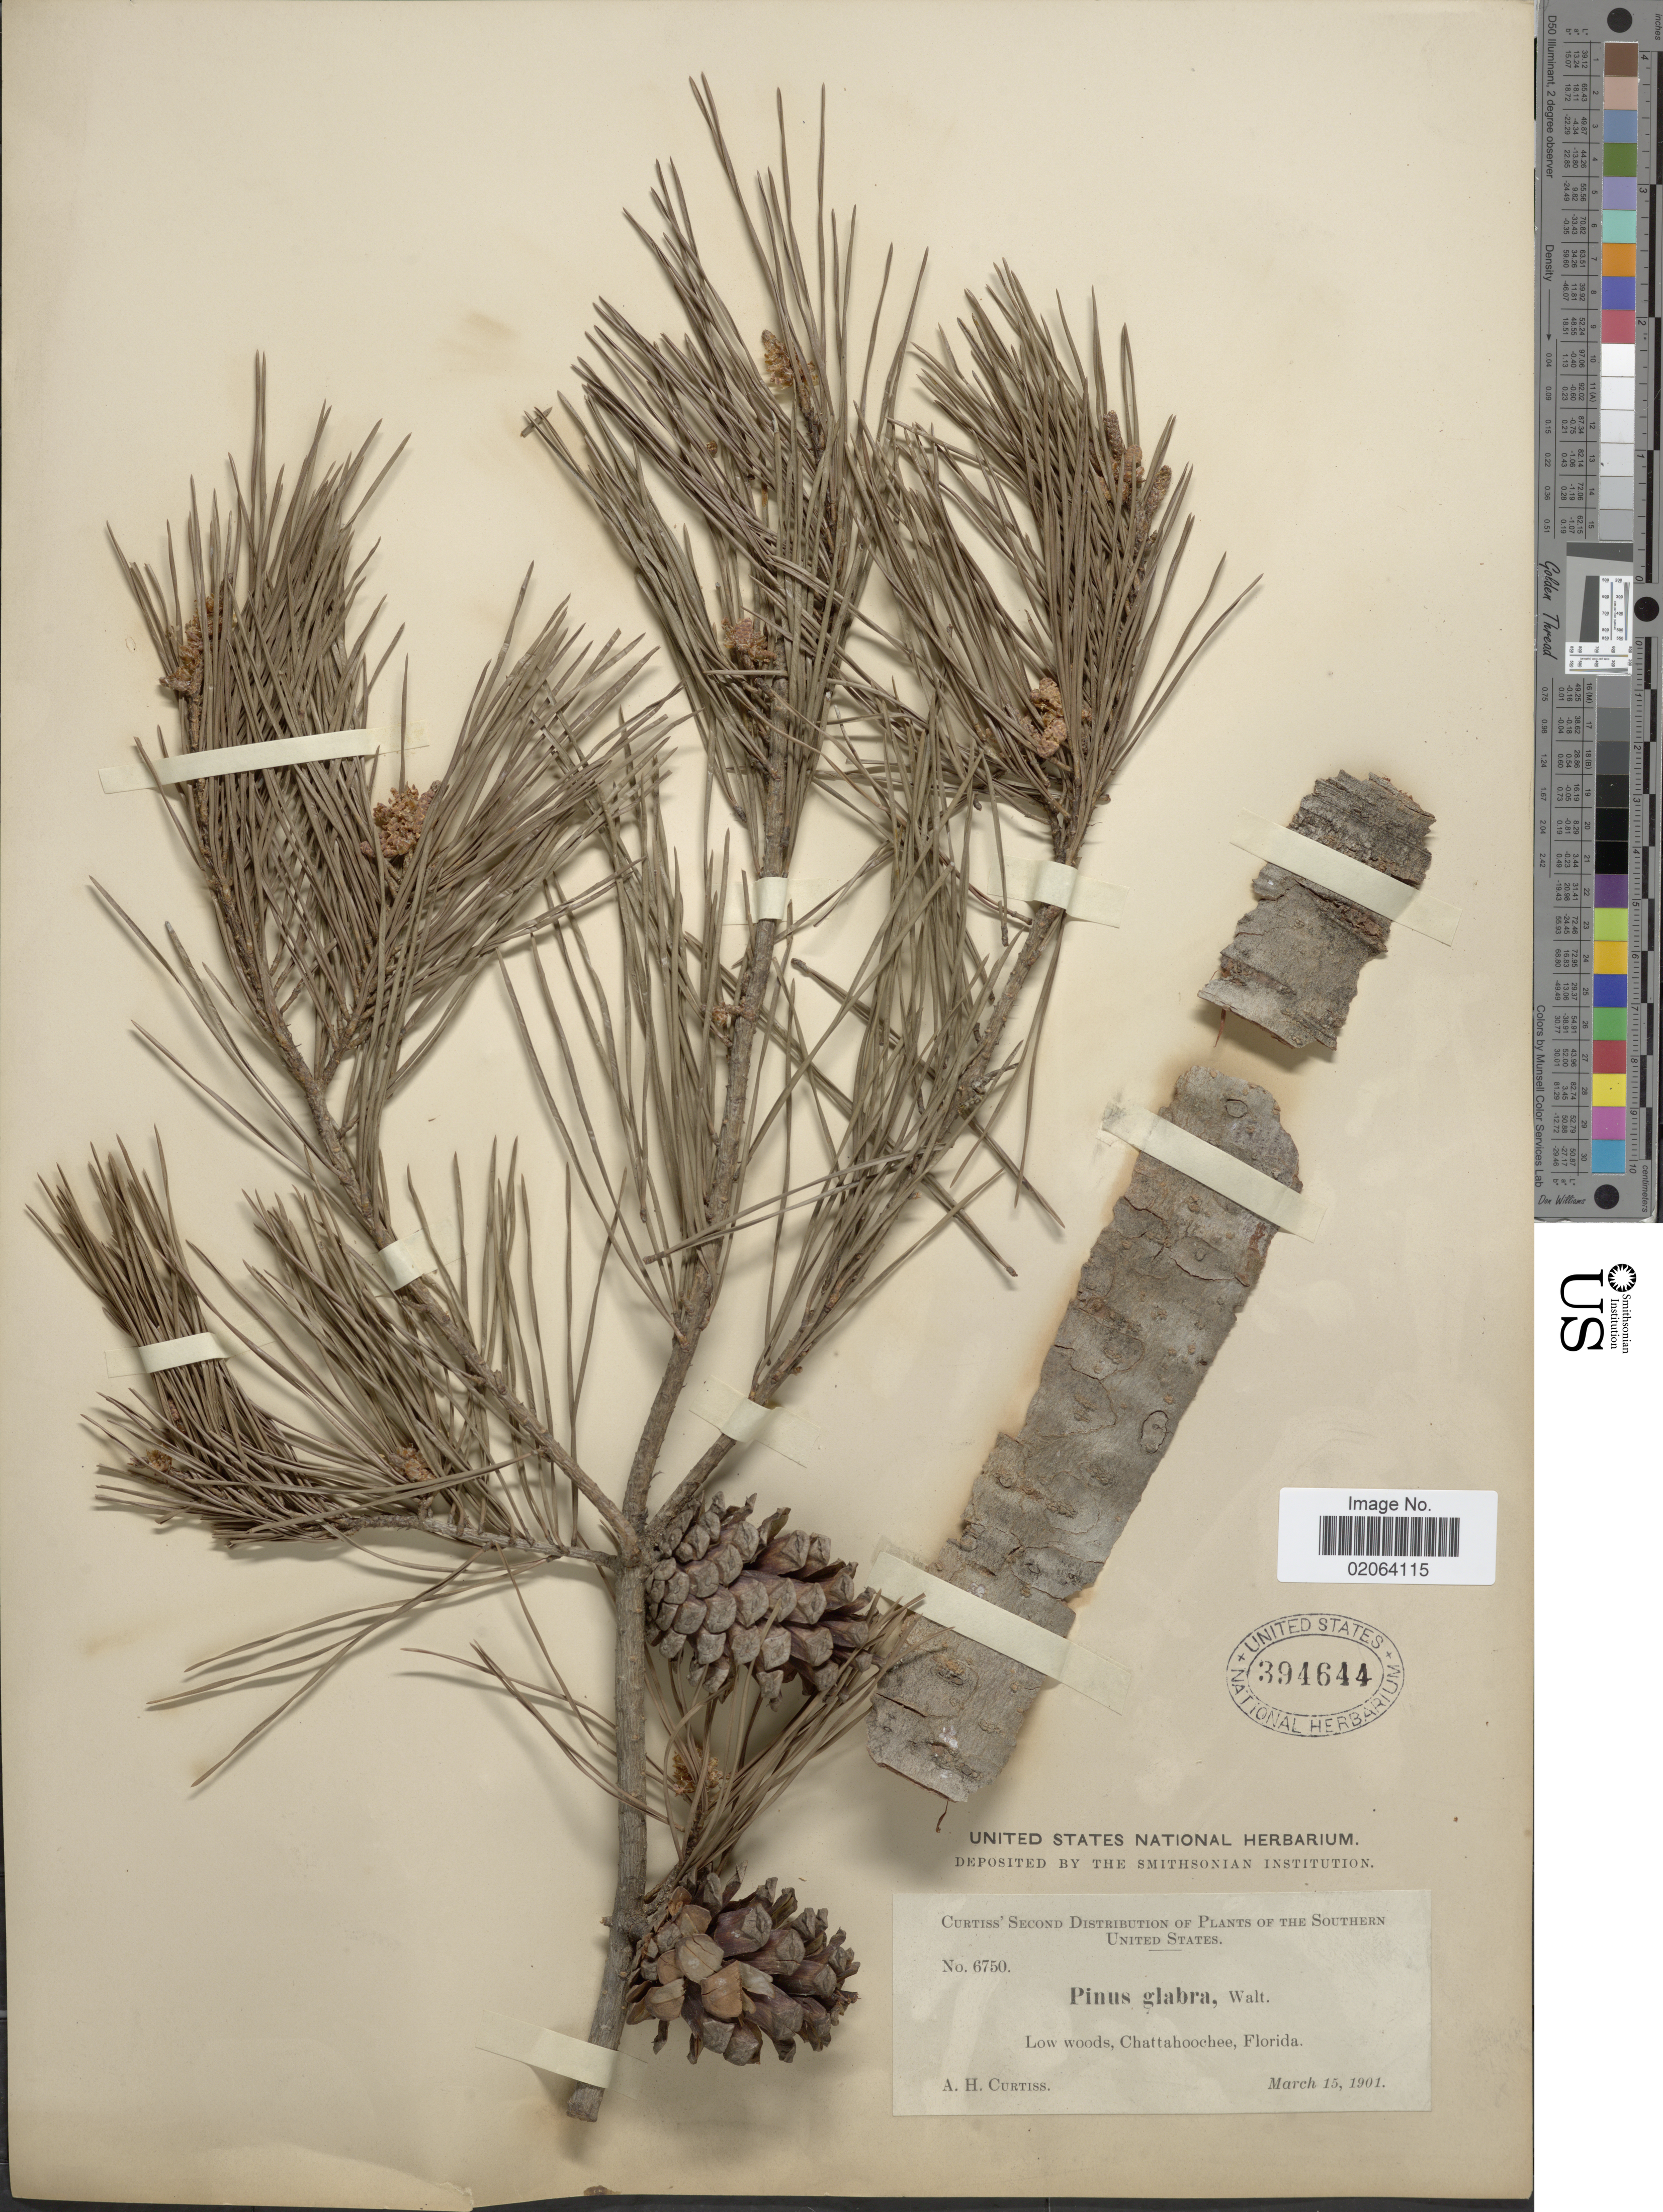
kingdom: Plantae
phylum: Tracheophyta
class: Pinopsida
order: Pinales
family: Pinaceae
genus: Pinus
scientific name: Pinus glabra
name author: Walter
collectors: A. H. Curtiss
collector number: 6750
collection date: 1901-03-15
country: United States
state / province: Florida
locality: Chattahoochee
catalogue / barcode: US 394644